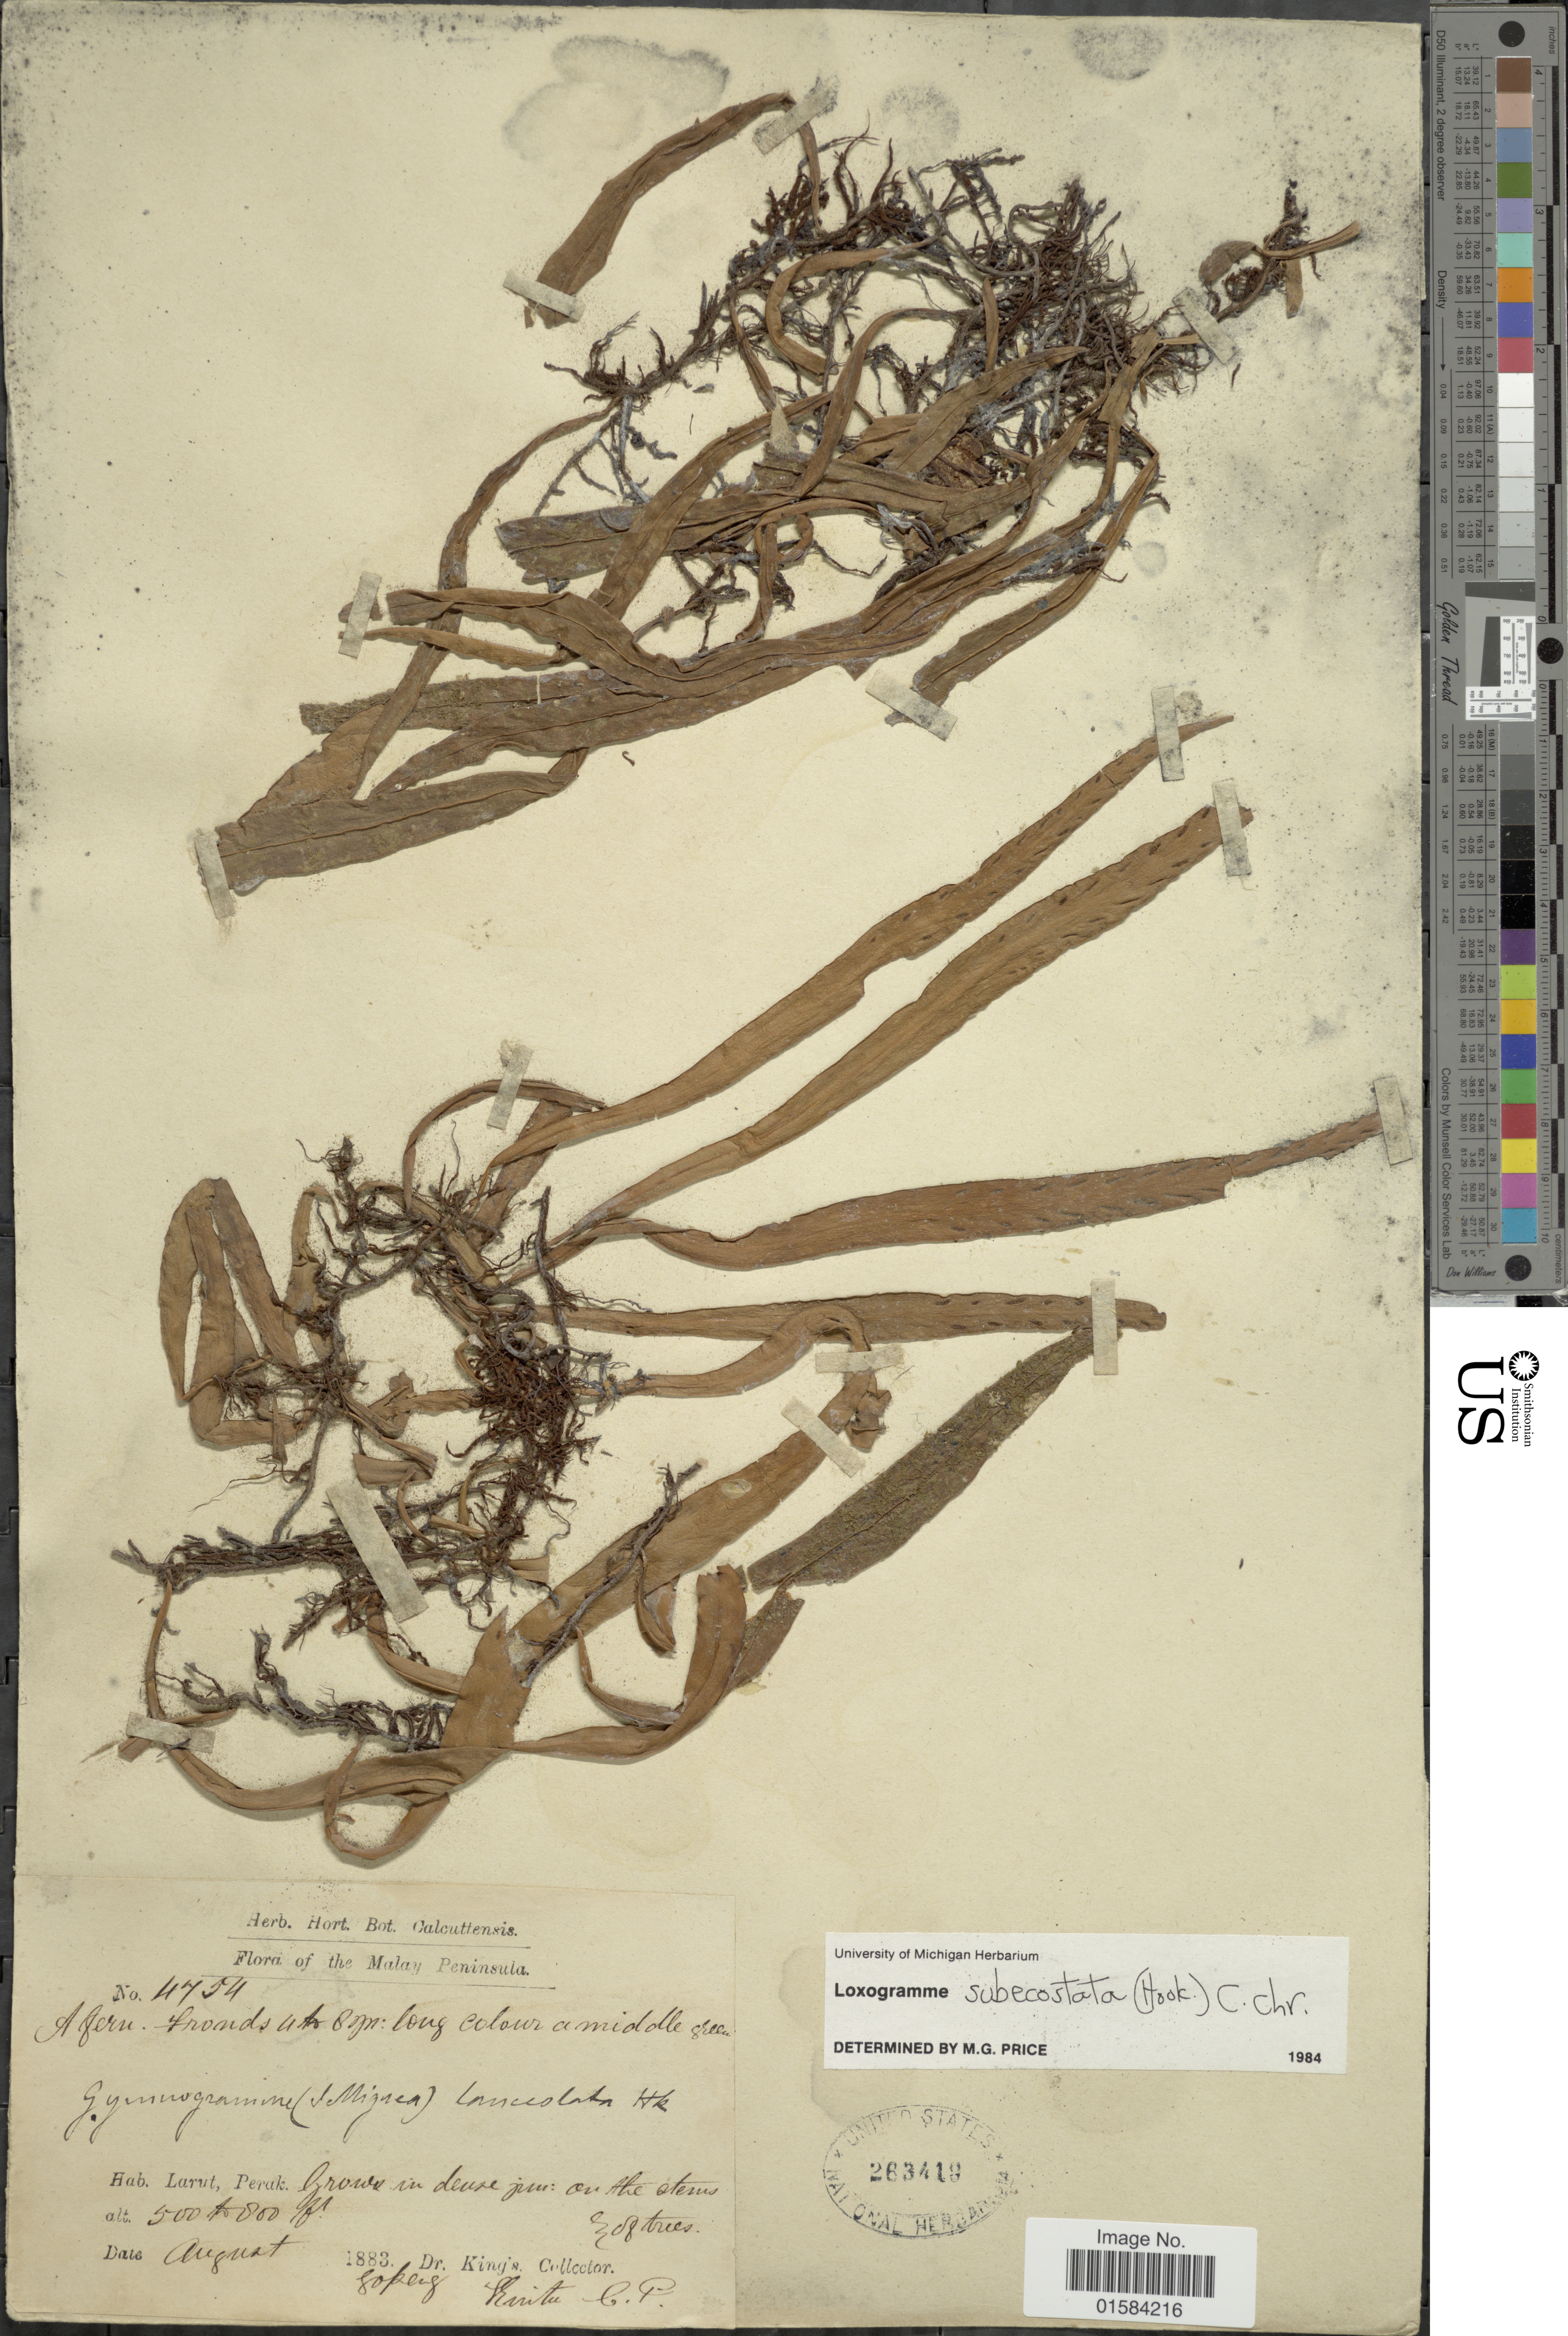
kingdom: Plantae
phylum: Tracheophyta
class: Polypodiopsida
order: Polypodiales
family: Polypodiaceae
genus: Loxogramme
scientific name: Loxogramme subecostata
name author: (Hook.) C. Chr.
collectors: Dr. King's collector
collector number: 4754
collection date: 1883-08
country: Malaysia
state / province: Perak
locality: Malay Peninsula, Larut, Perak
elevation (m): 152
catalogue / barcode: US 263418